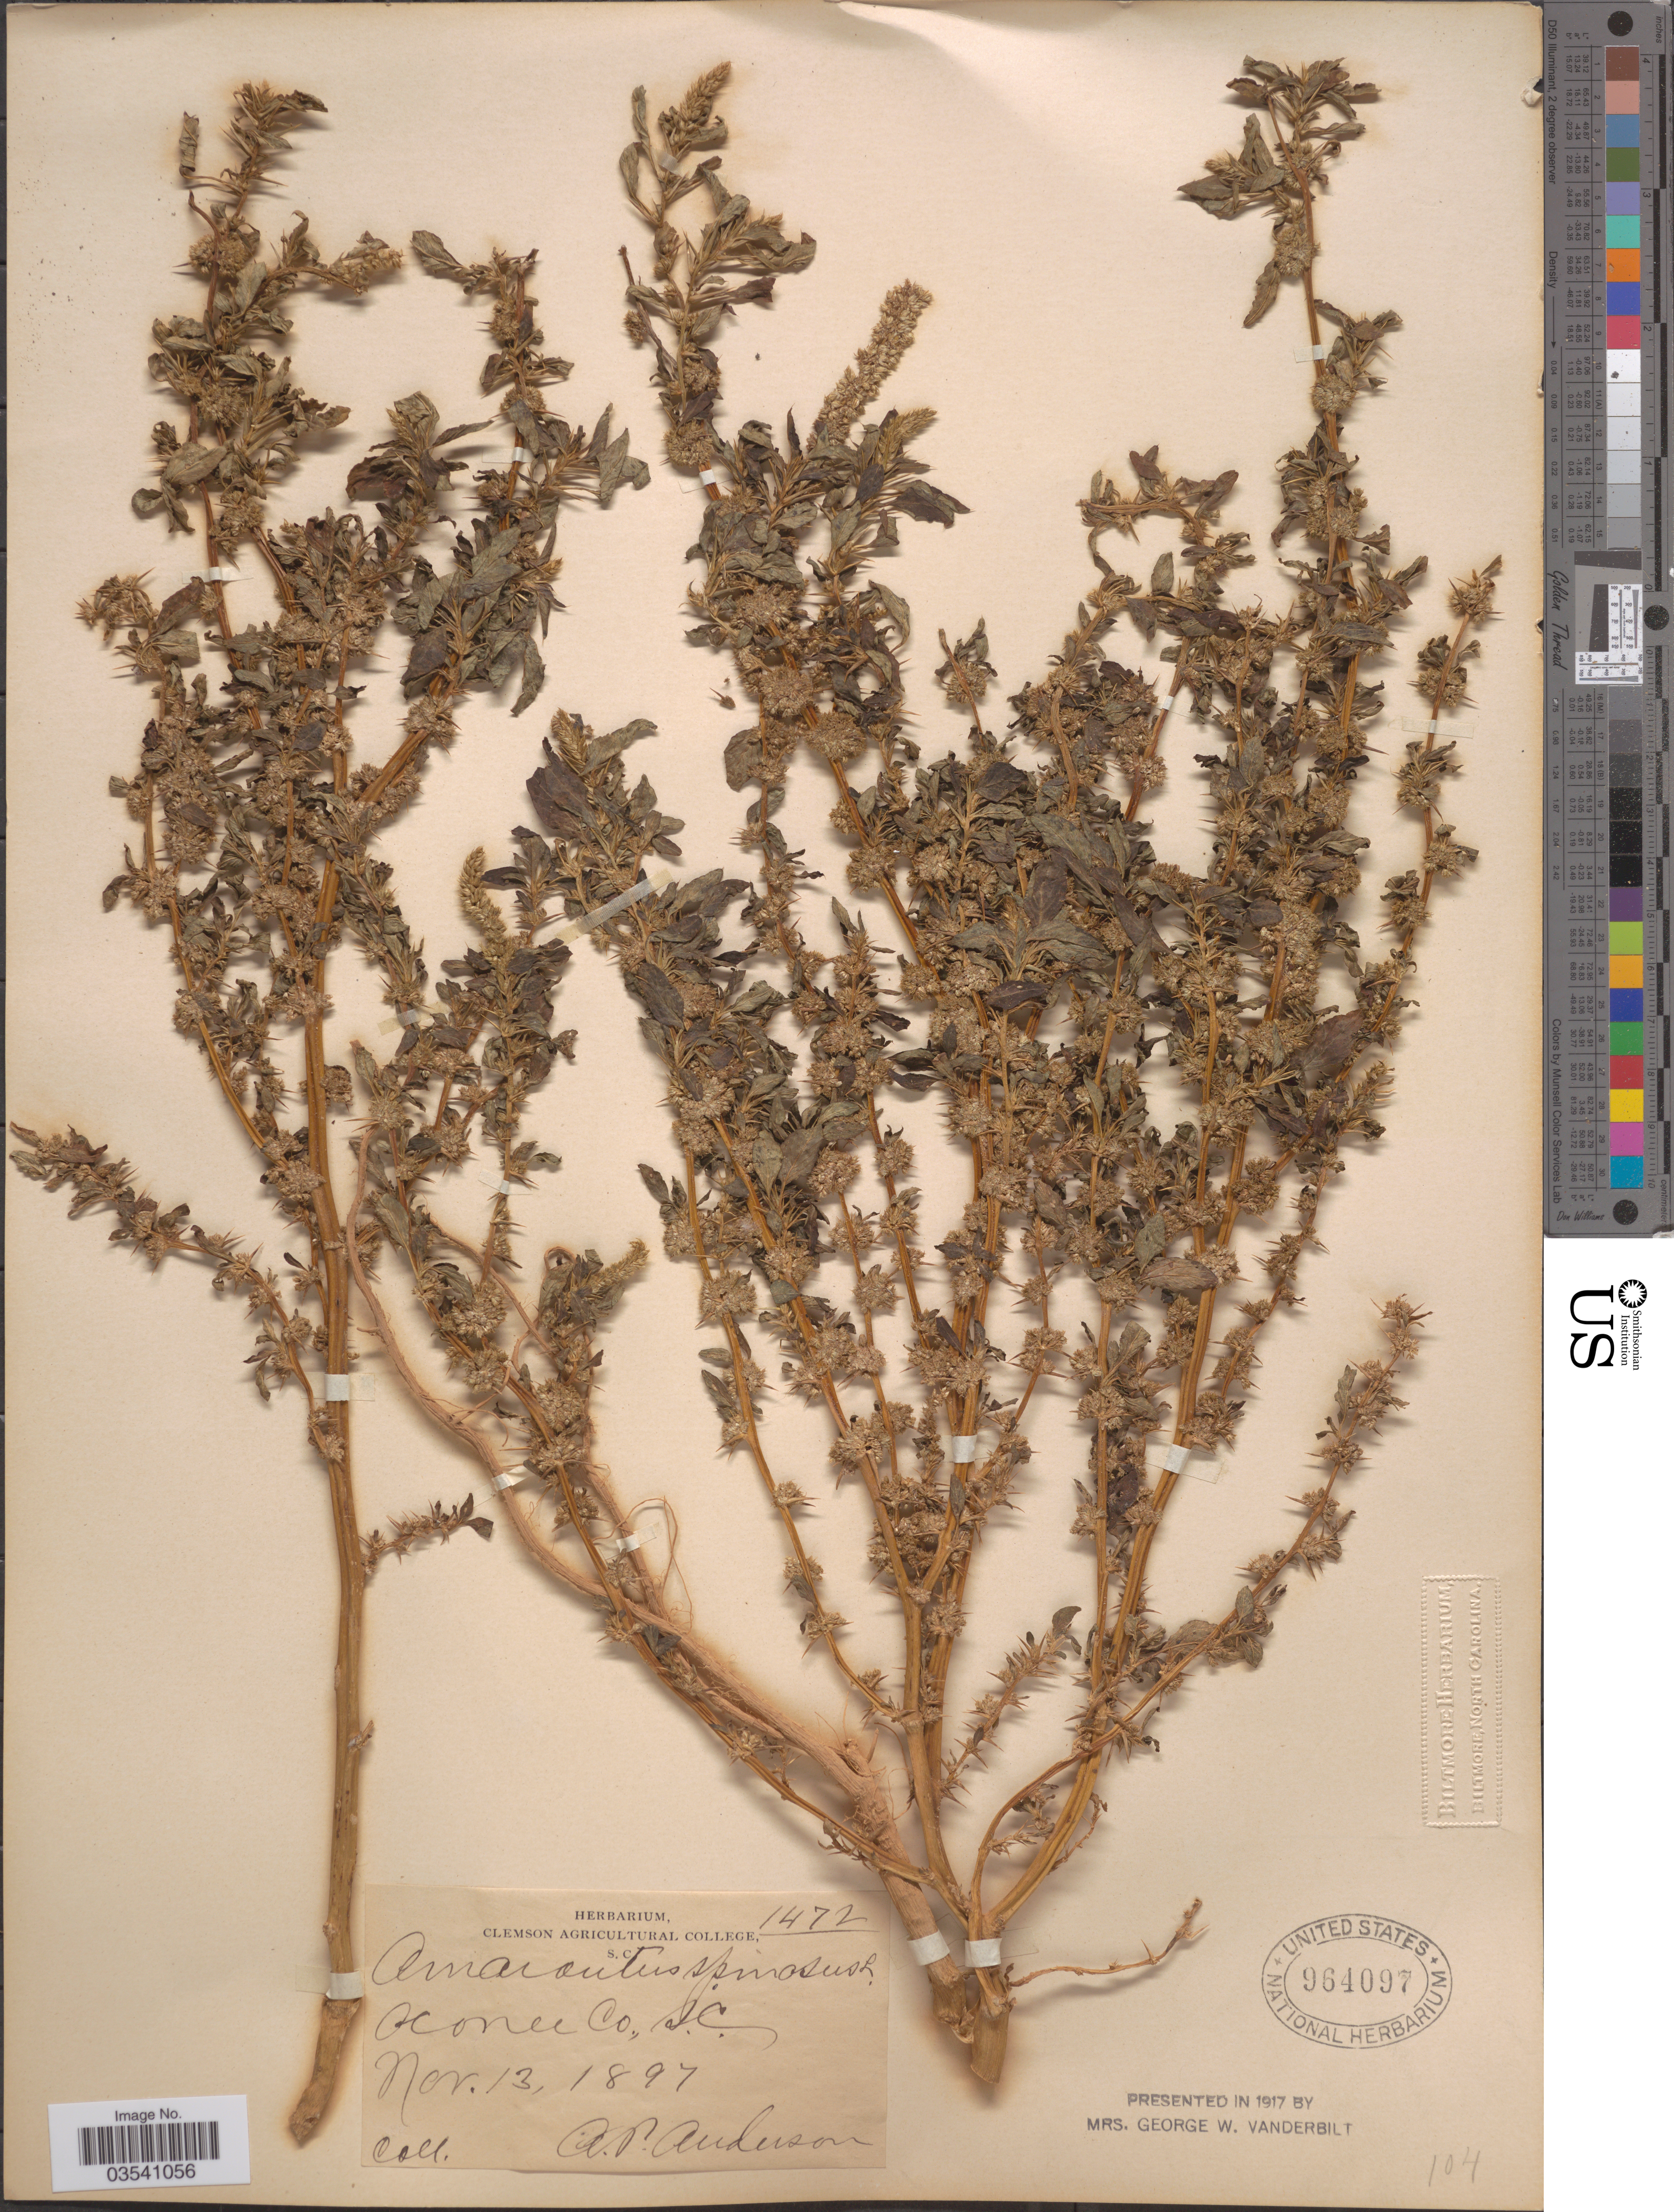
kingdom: Plantae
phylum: Tracheophyta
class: Magnoliopsida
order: Caryophyllales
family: Amaranthaceae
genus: Amaranthus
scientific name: Amaranthus spinosus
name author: L.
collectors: A. P. Anderson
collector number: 1472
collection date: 1897-11-13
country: United States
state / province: South Carolina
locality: Oconee Co.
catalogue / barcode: US 964097